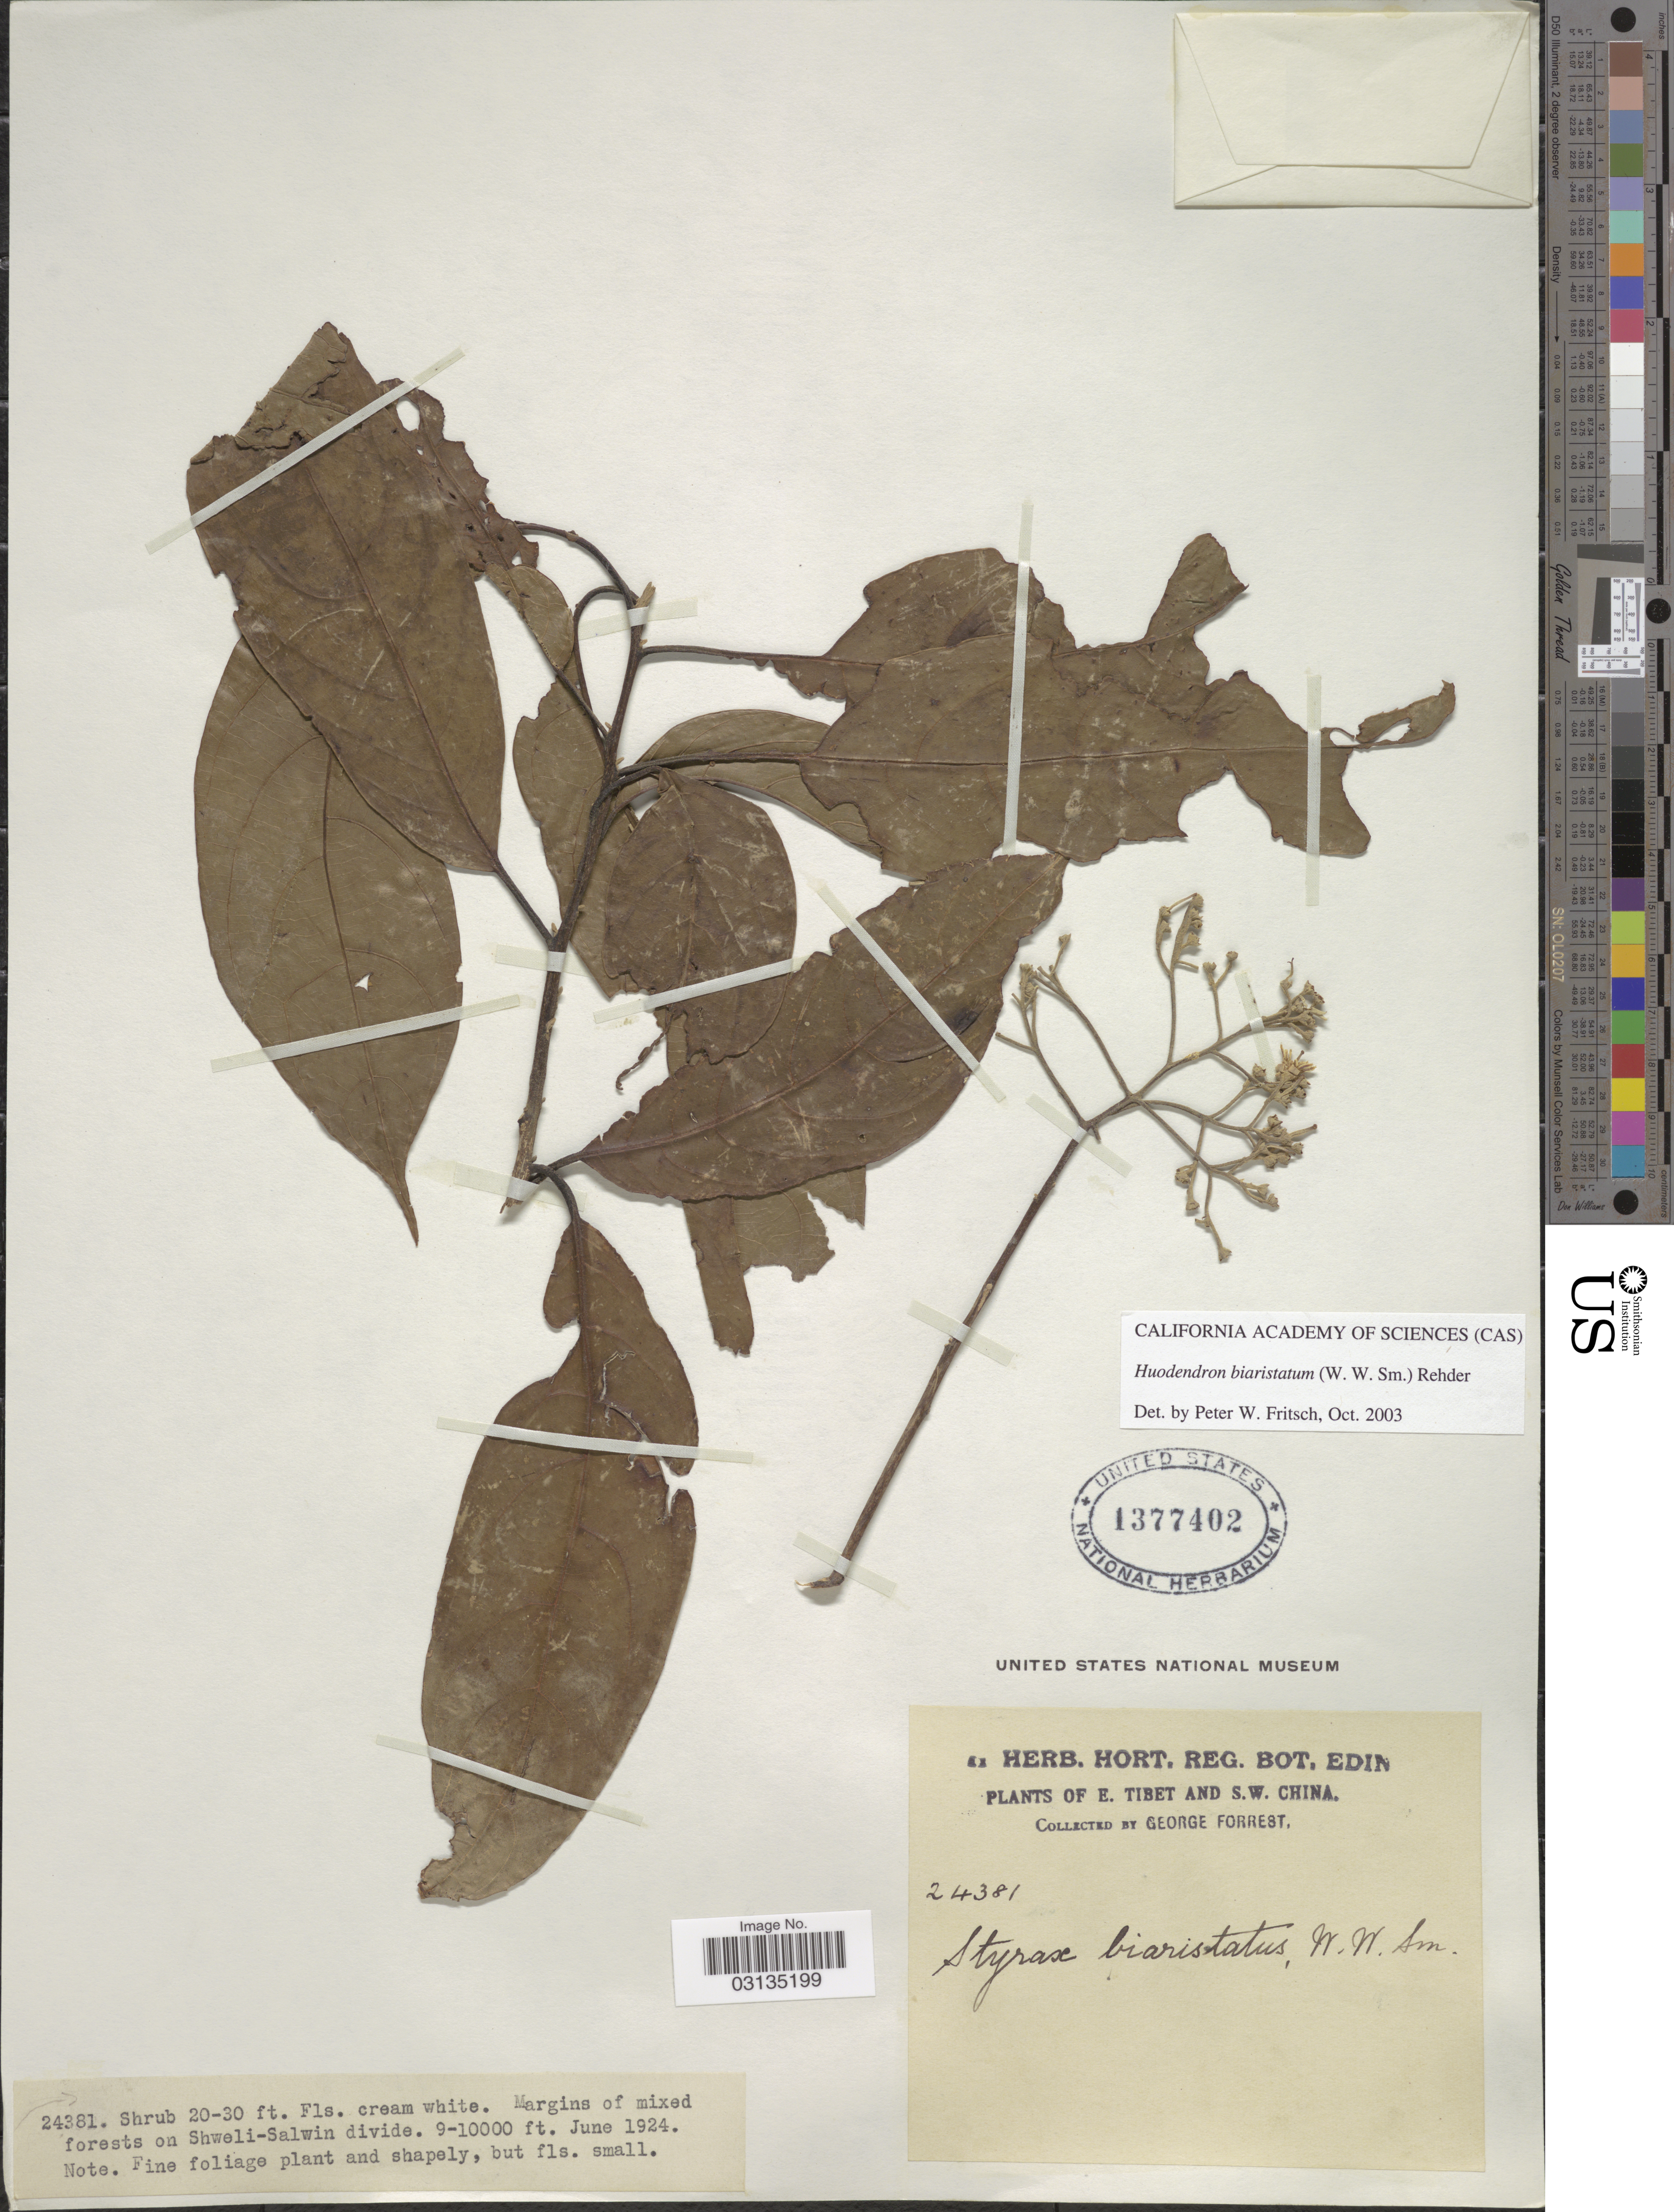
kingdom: Plantae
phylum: Tracheophyta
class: Magnoliopsida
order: Ericales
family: Styracaceae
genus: Huodendron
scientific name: Huodendron biaristatum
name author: (W.W. Sm.) Rehder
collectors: G. Forrest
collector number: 24381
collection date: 1924-06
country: China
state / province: Xizang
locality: E. Tibet and S.W. China, Margins of mixed forests on Shweli-Salwin divide.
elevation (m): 2743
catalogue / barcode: US 1377402